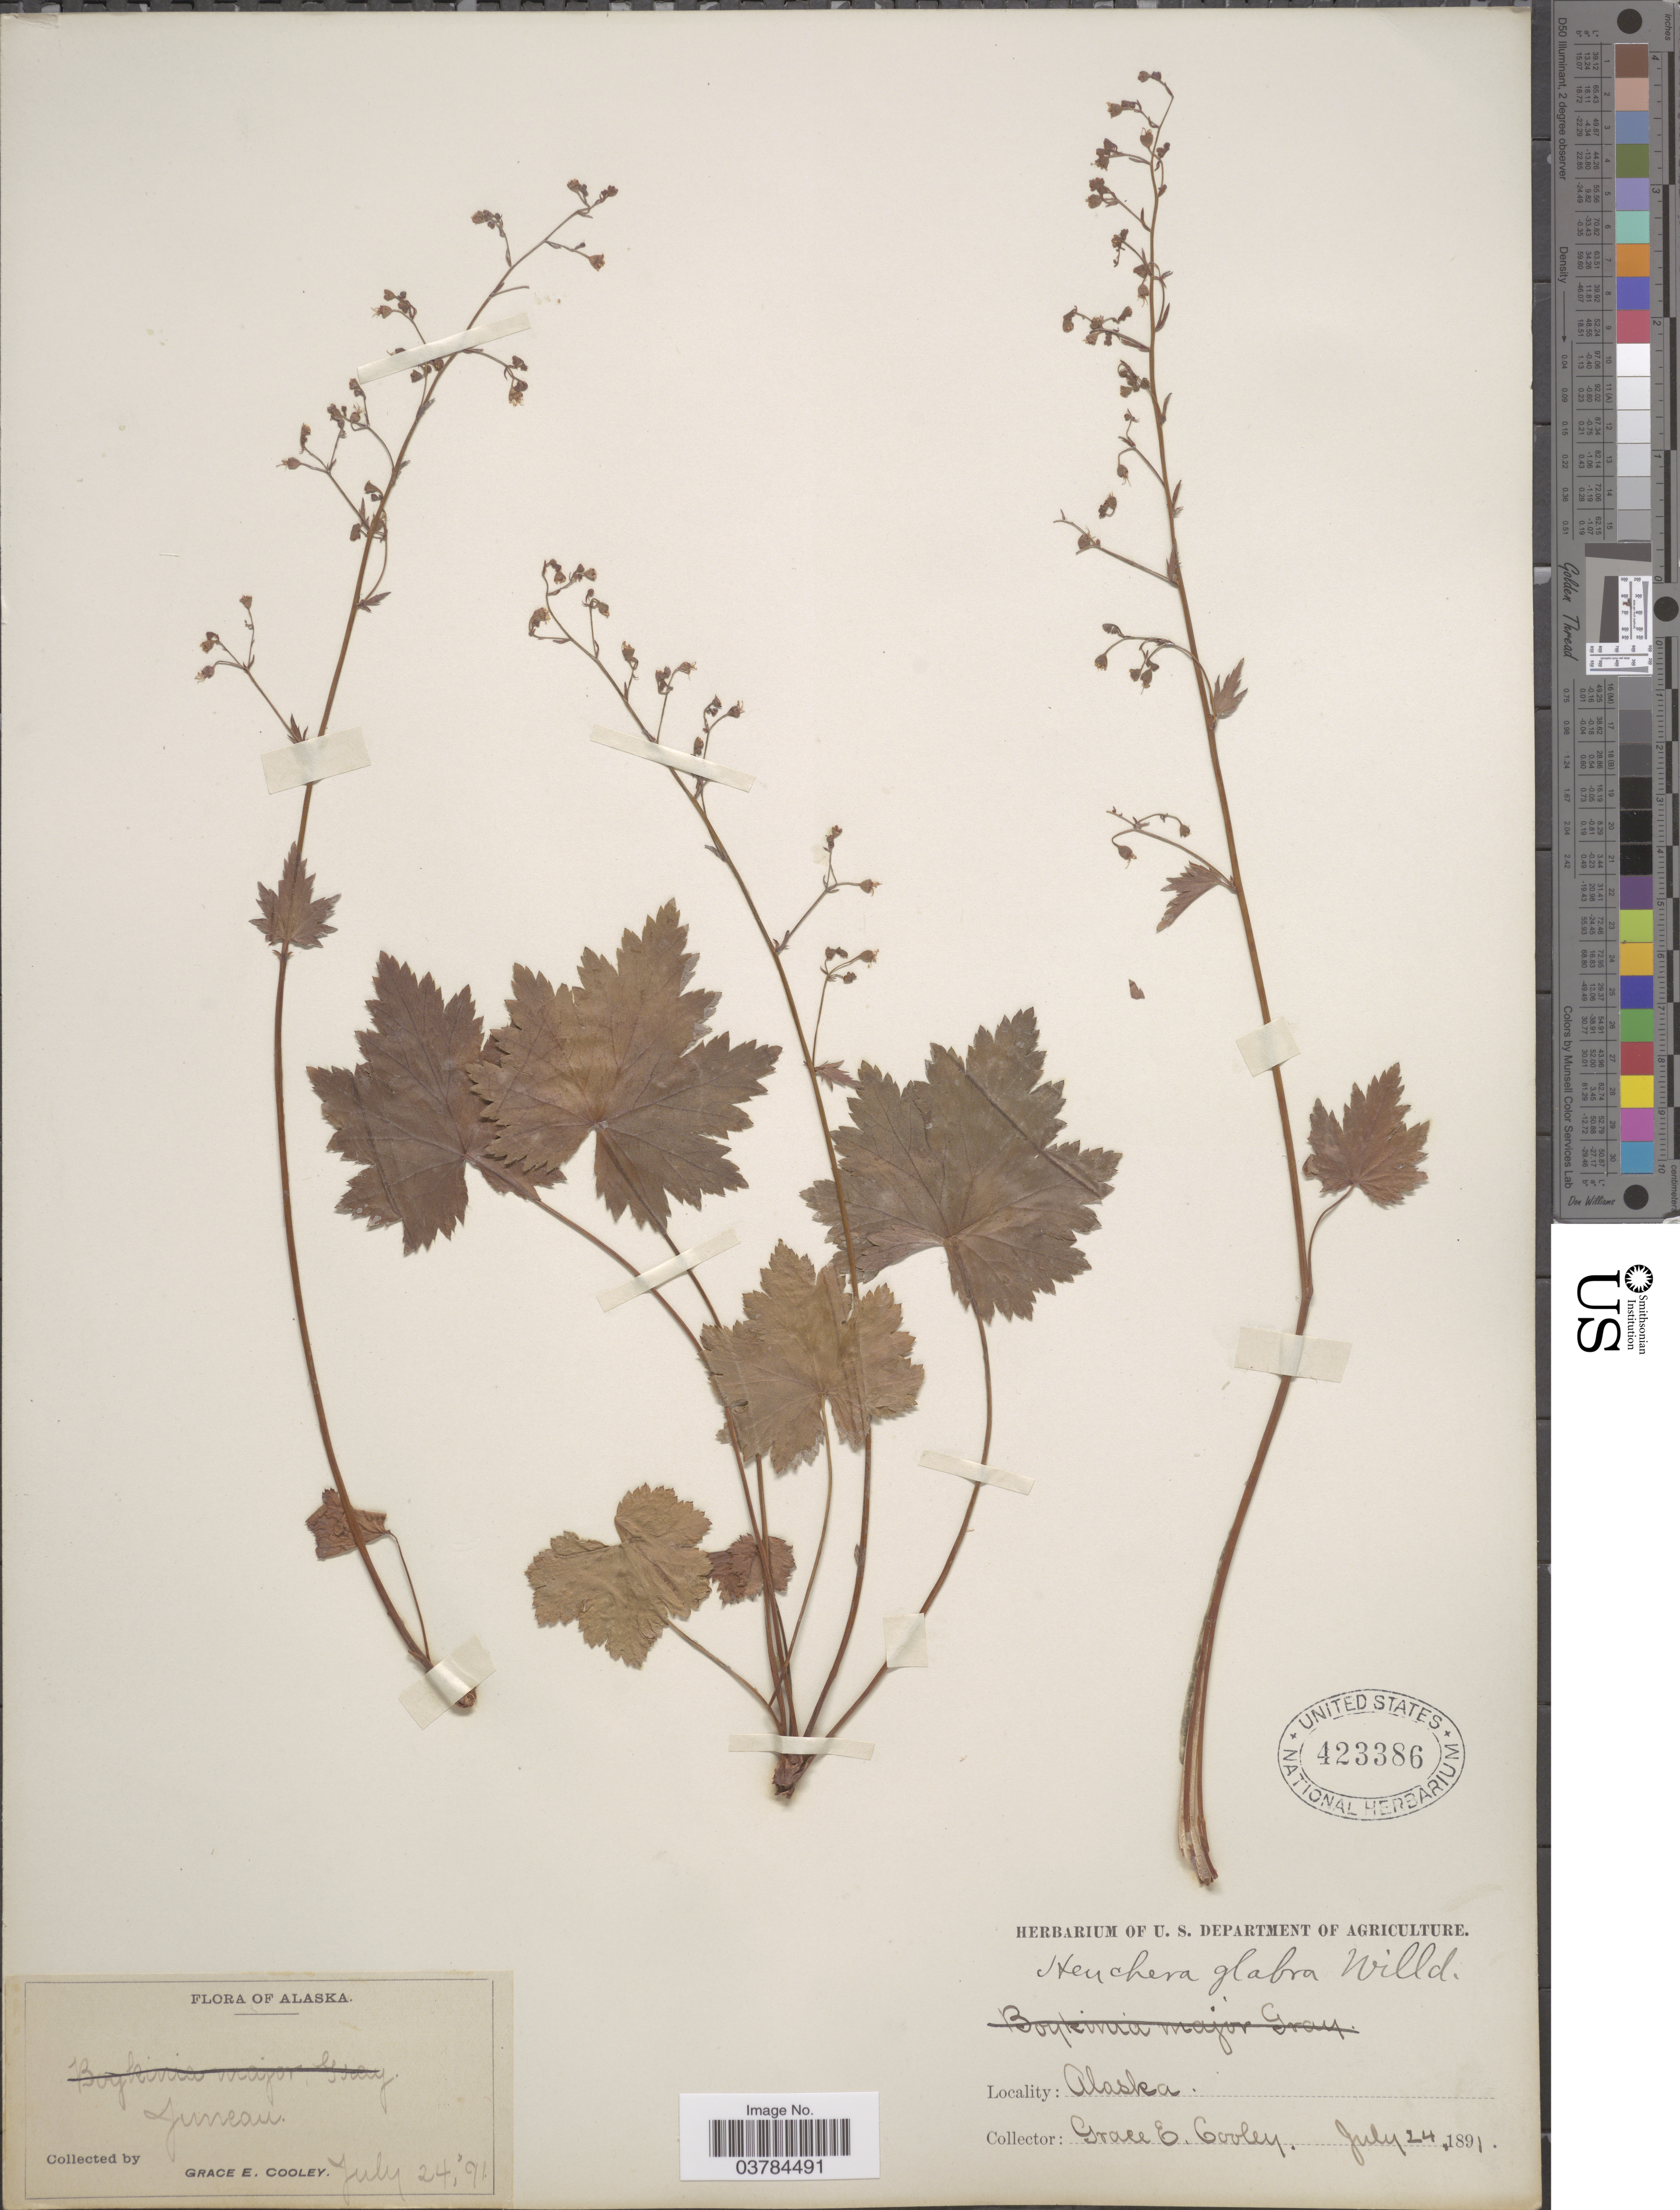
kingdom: Plantae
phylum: Tracheophyta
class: Magnoliopsida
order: Saxifragales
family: Saxifragaceae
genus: Heuchera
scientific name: Heuchera glabra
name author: Willd. ex Roem. & Schult.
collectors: G. E. Cooley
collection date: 1891-07-24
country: United States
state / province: Alaska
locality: Juneau.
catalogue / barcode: US 423386